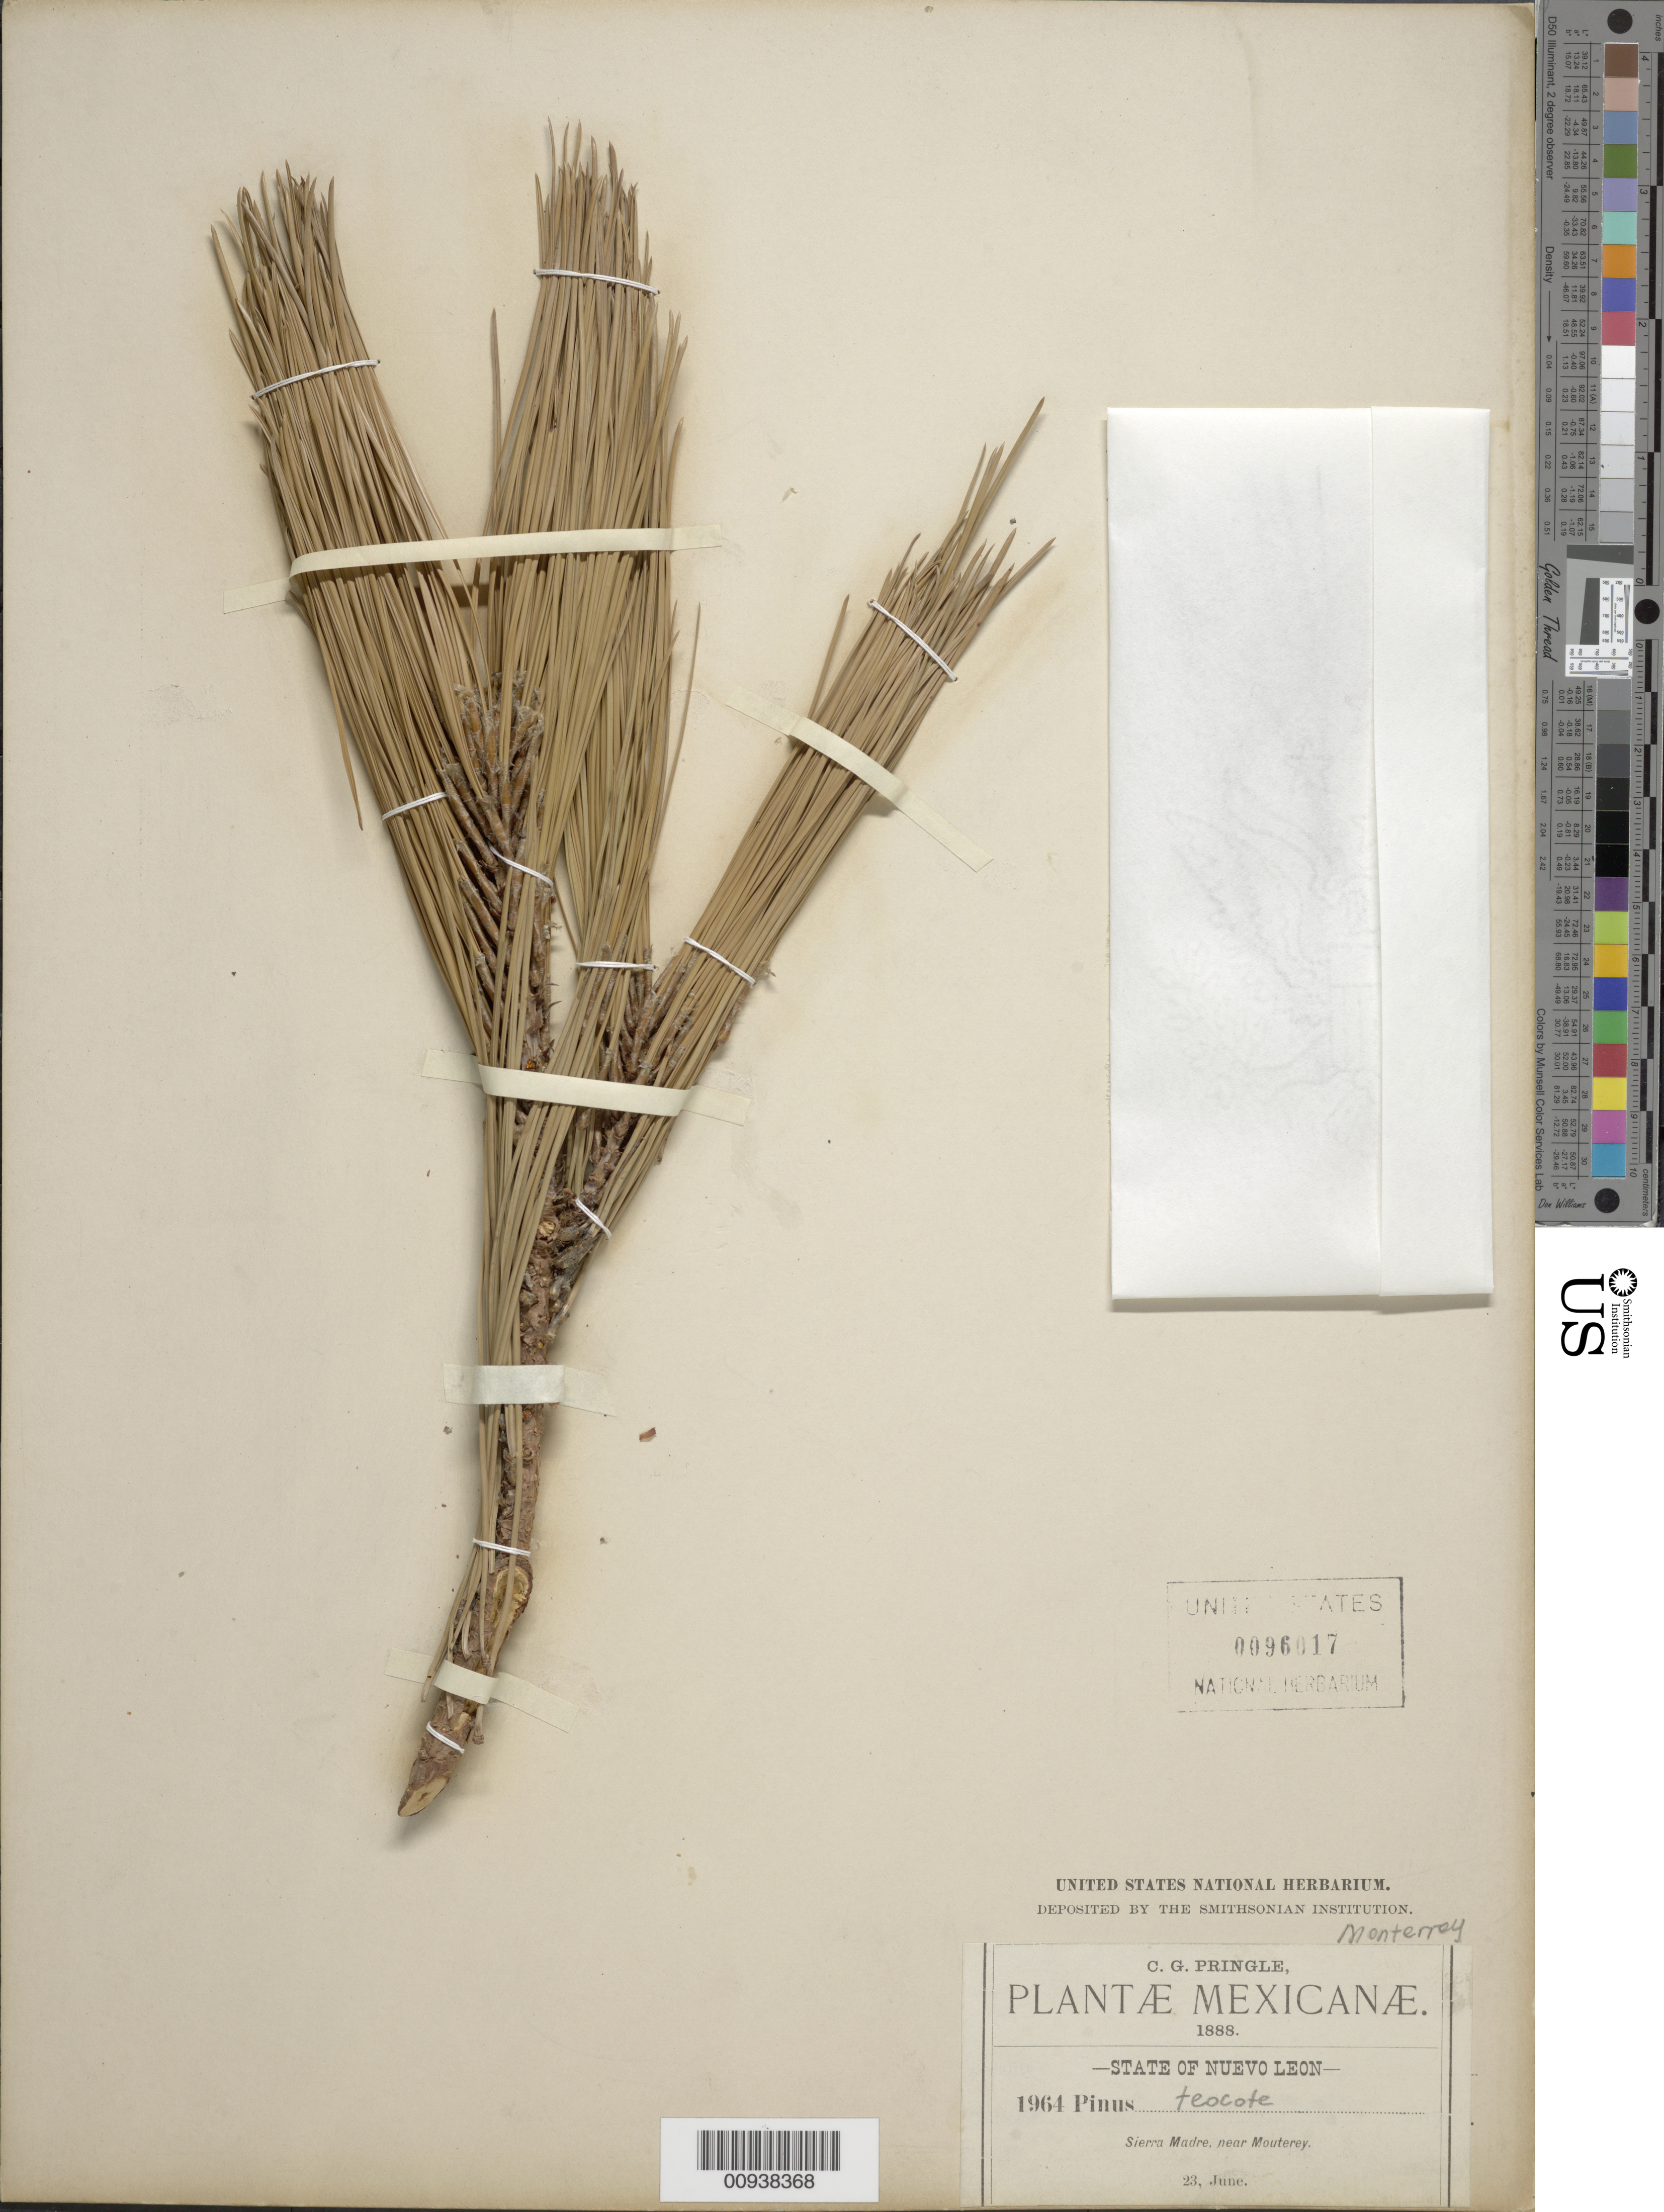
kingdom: Plantae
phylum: Tracheophyta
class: Pinopsida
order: Pinales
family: Pinaceae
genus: Pinus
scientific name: Pinus teocote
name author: Schltdl. & Cham.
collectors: C. G. Pringle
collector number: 1964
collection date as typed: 23 Jun 1888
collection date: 1888-06-23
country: Mexico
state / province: Nuevo León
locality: Sierra Madre, near Monterrey.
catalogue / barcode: US 96017